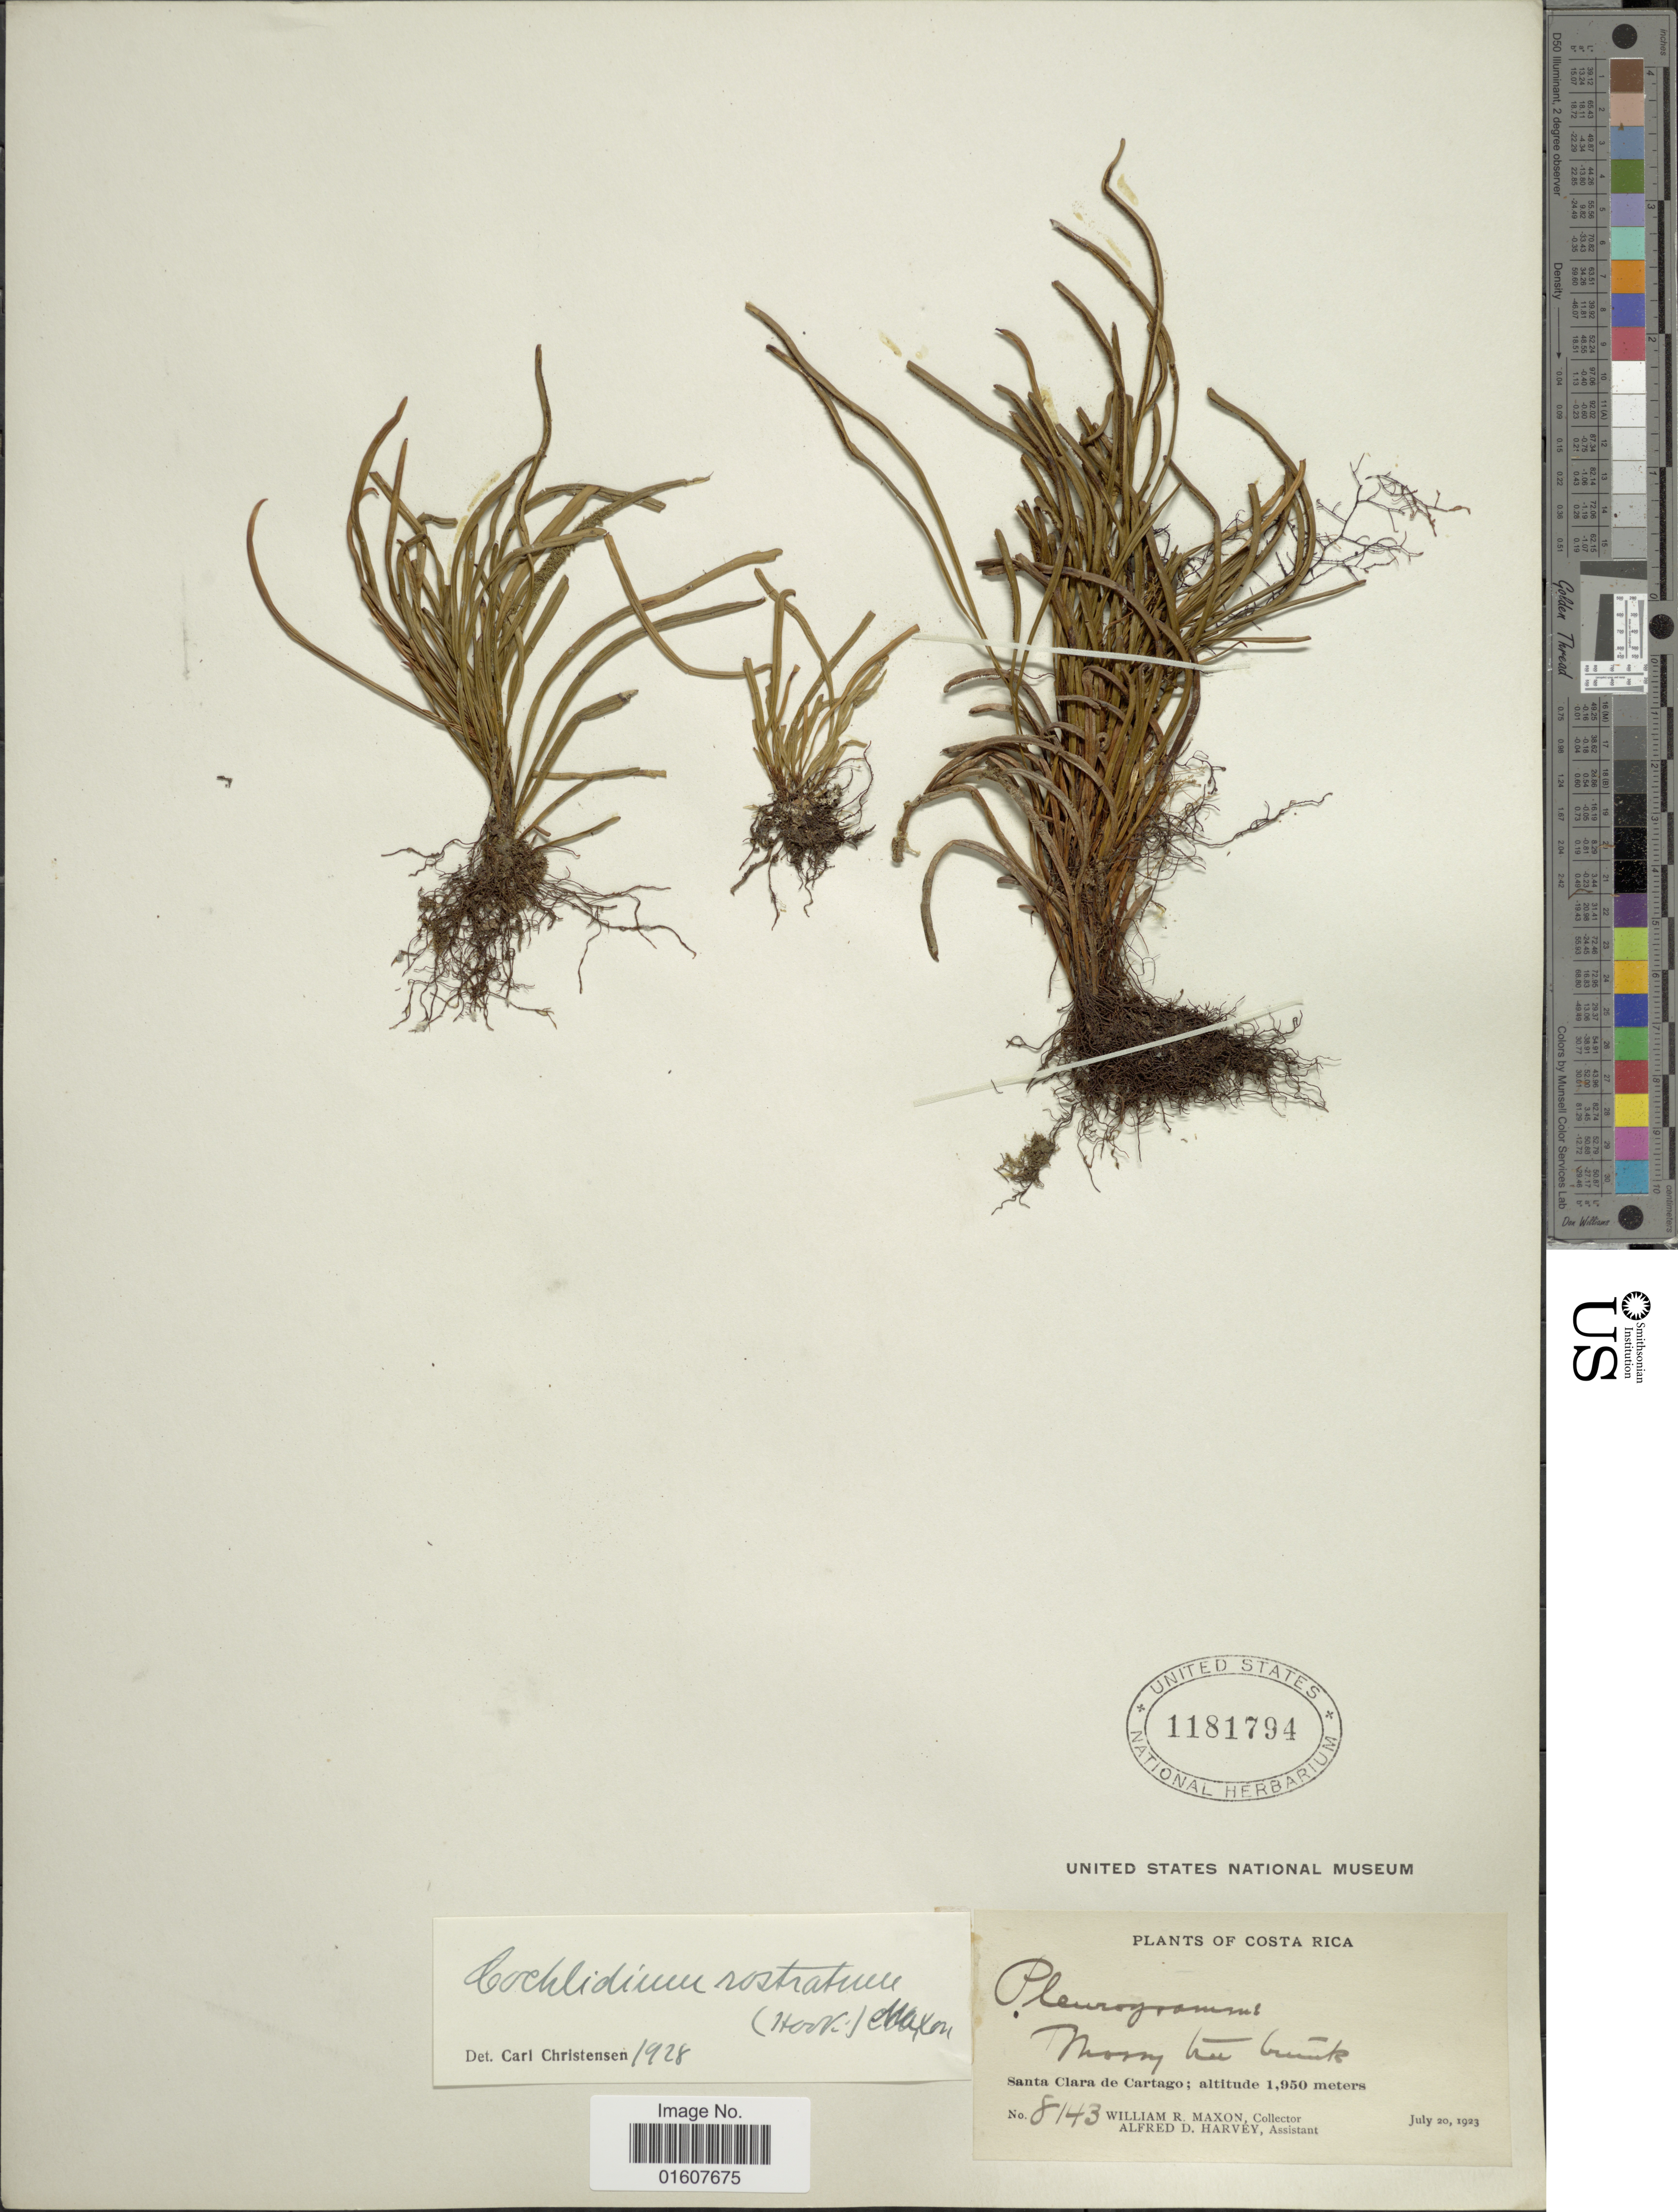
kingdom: Plantae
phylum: Tracheophyta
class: Polypodiopsida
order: Polypodiales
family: Polypodiaceae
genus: Cochlidium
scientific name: Cochlidium rostratum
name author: (Hook.) Maxon ex C. Chr.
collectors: W. R. Maxon & A. D. Harvey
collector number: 8143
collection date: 1923-07-20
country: Costa Rica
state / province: Cartago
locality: Santa Clara de Cartago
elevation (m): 1950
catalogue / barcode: US 1181794